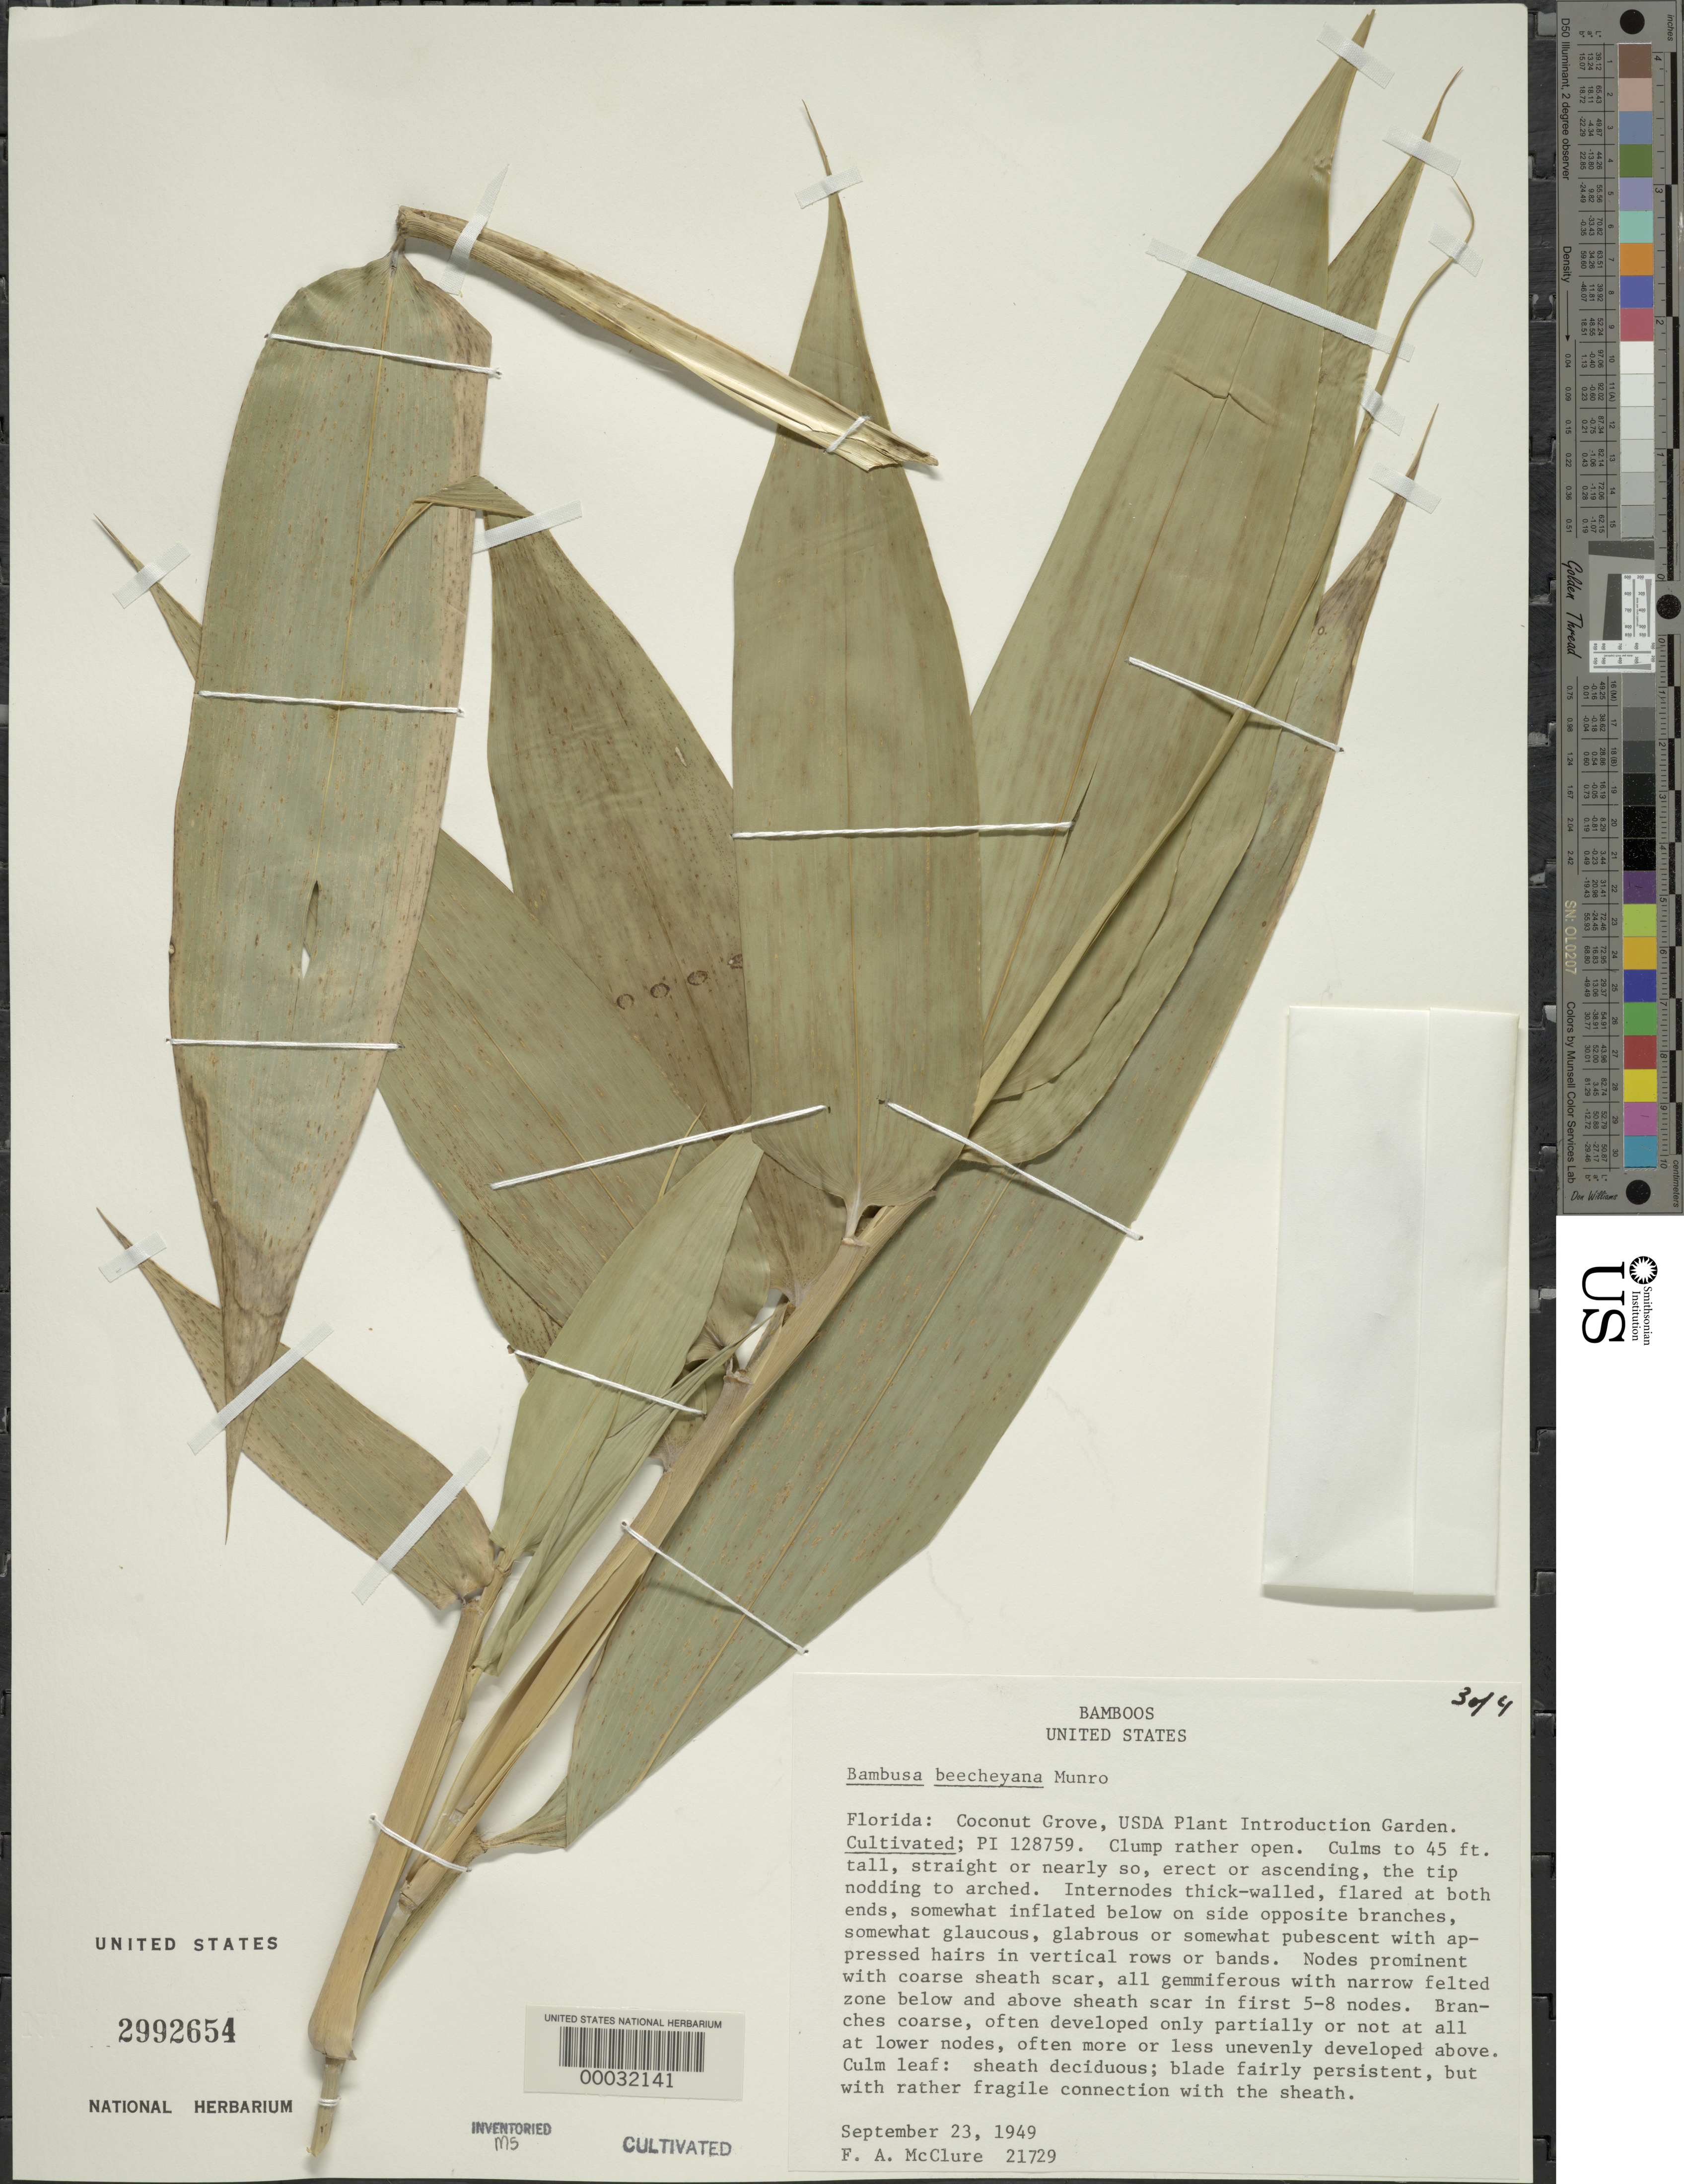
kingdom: Plantae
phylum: Tracheophyta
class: Liliopsida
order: Poales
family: Poaceae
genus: Bambusa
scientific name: Bambusa beecheyana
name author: Munro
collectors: F. A. McClure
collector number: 21729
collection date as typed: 23 Sep 1949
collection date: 1949-09-23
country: United States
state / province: Florida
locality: U.s.d.a. plant introduction station-coconut grove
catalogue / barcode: US 2992654